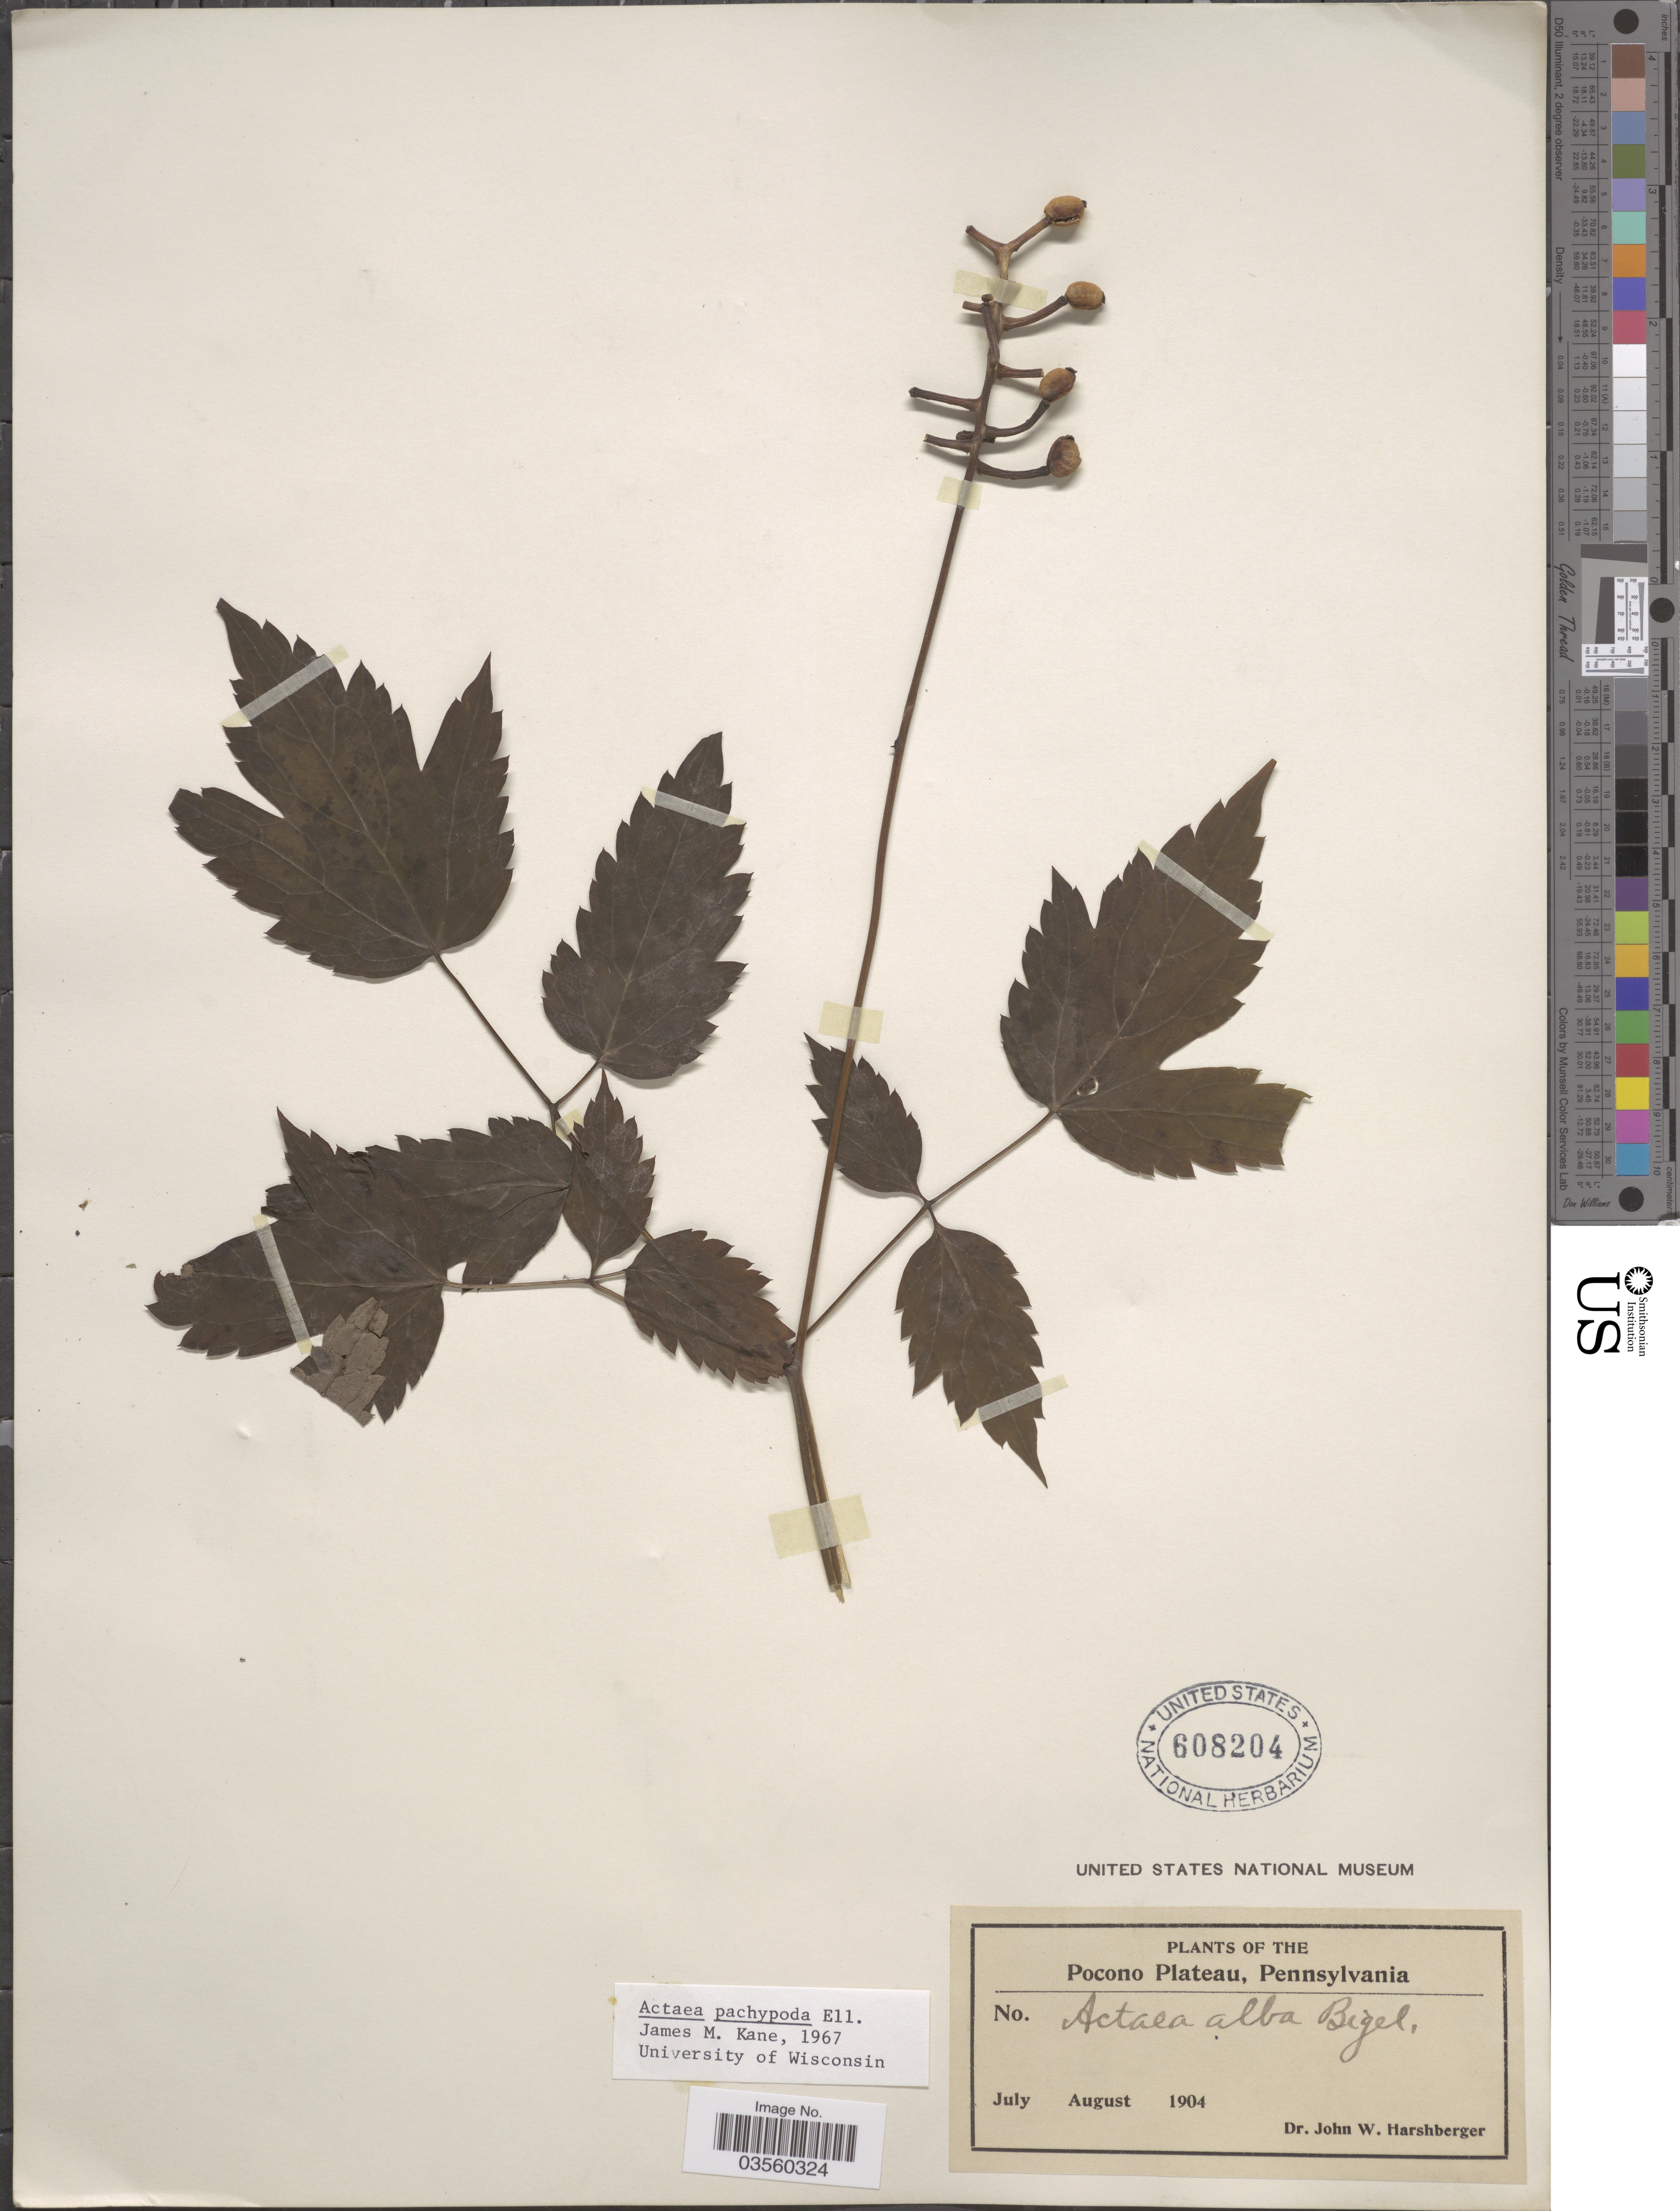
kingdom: Plantae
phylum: Tracheophyta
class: Magnoliopsida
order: Ranunculales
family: Ranunculaceae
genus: Actaea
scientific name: Actaea pachypoda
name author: Elliott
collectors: J. W. Harshberger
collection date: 1904-07/1904-08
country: United States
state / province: Pennsylvania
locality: The Pocono Plateau.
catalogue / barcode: US 608204